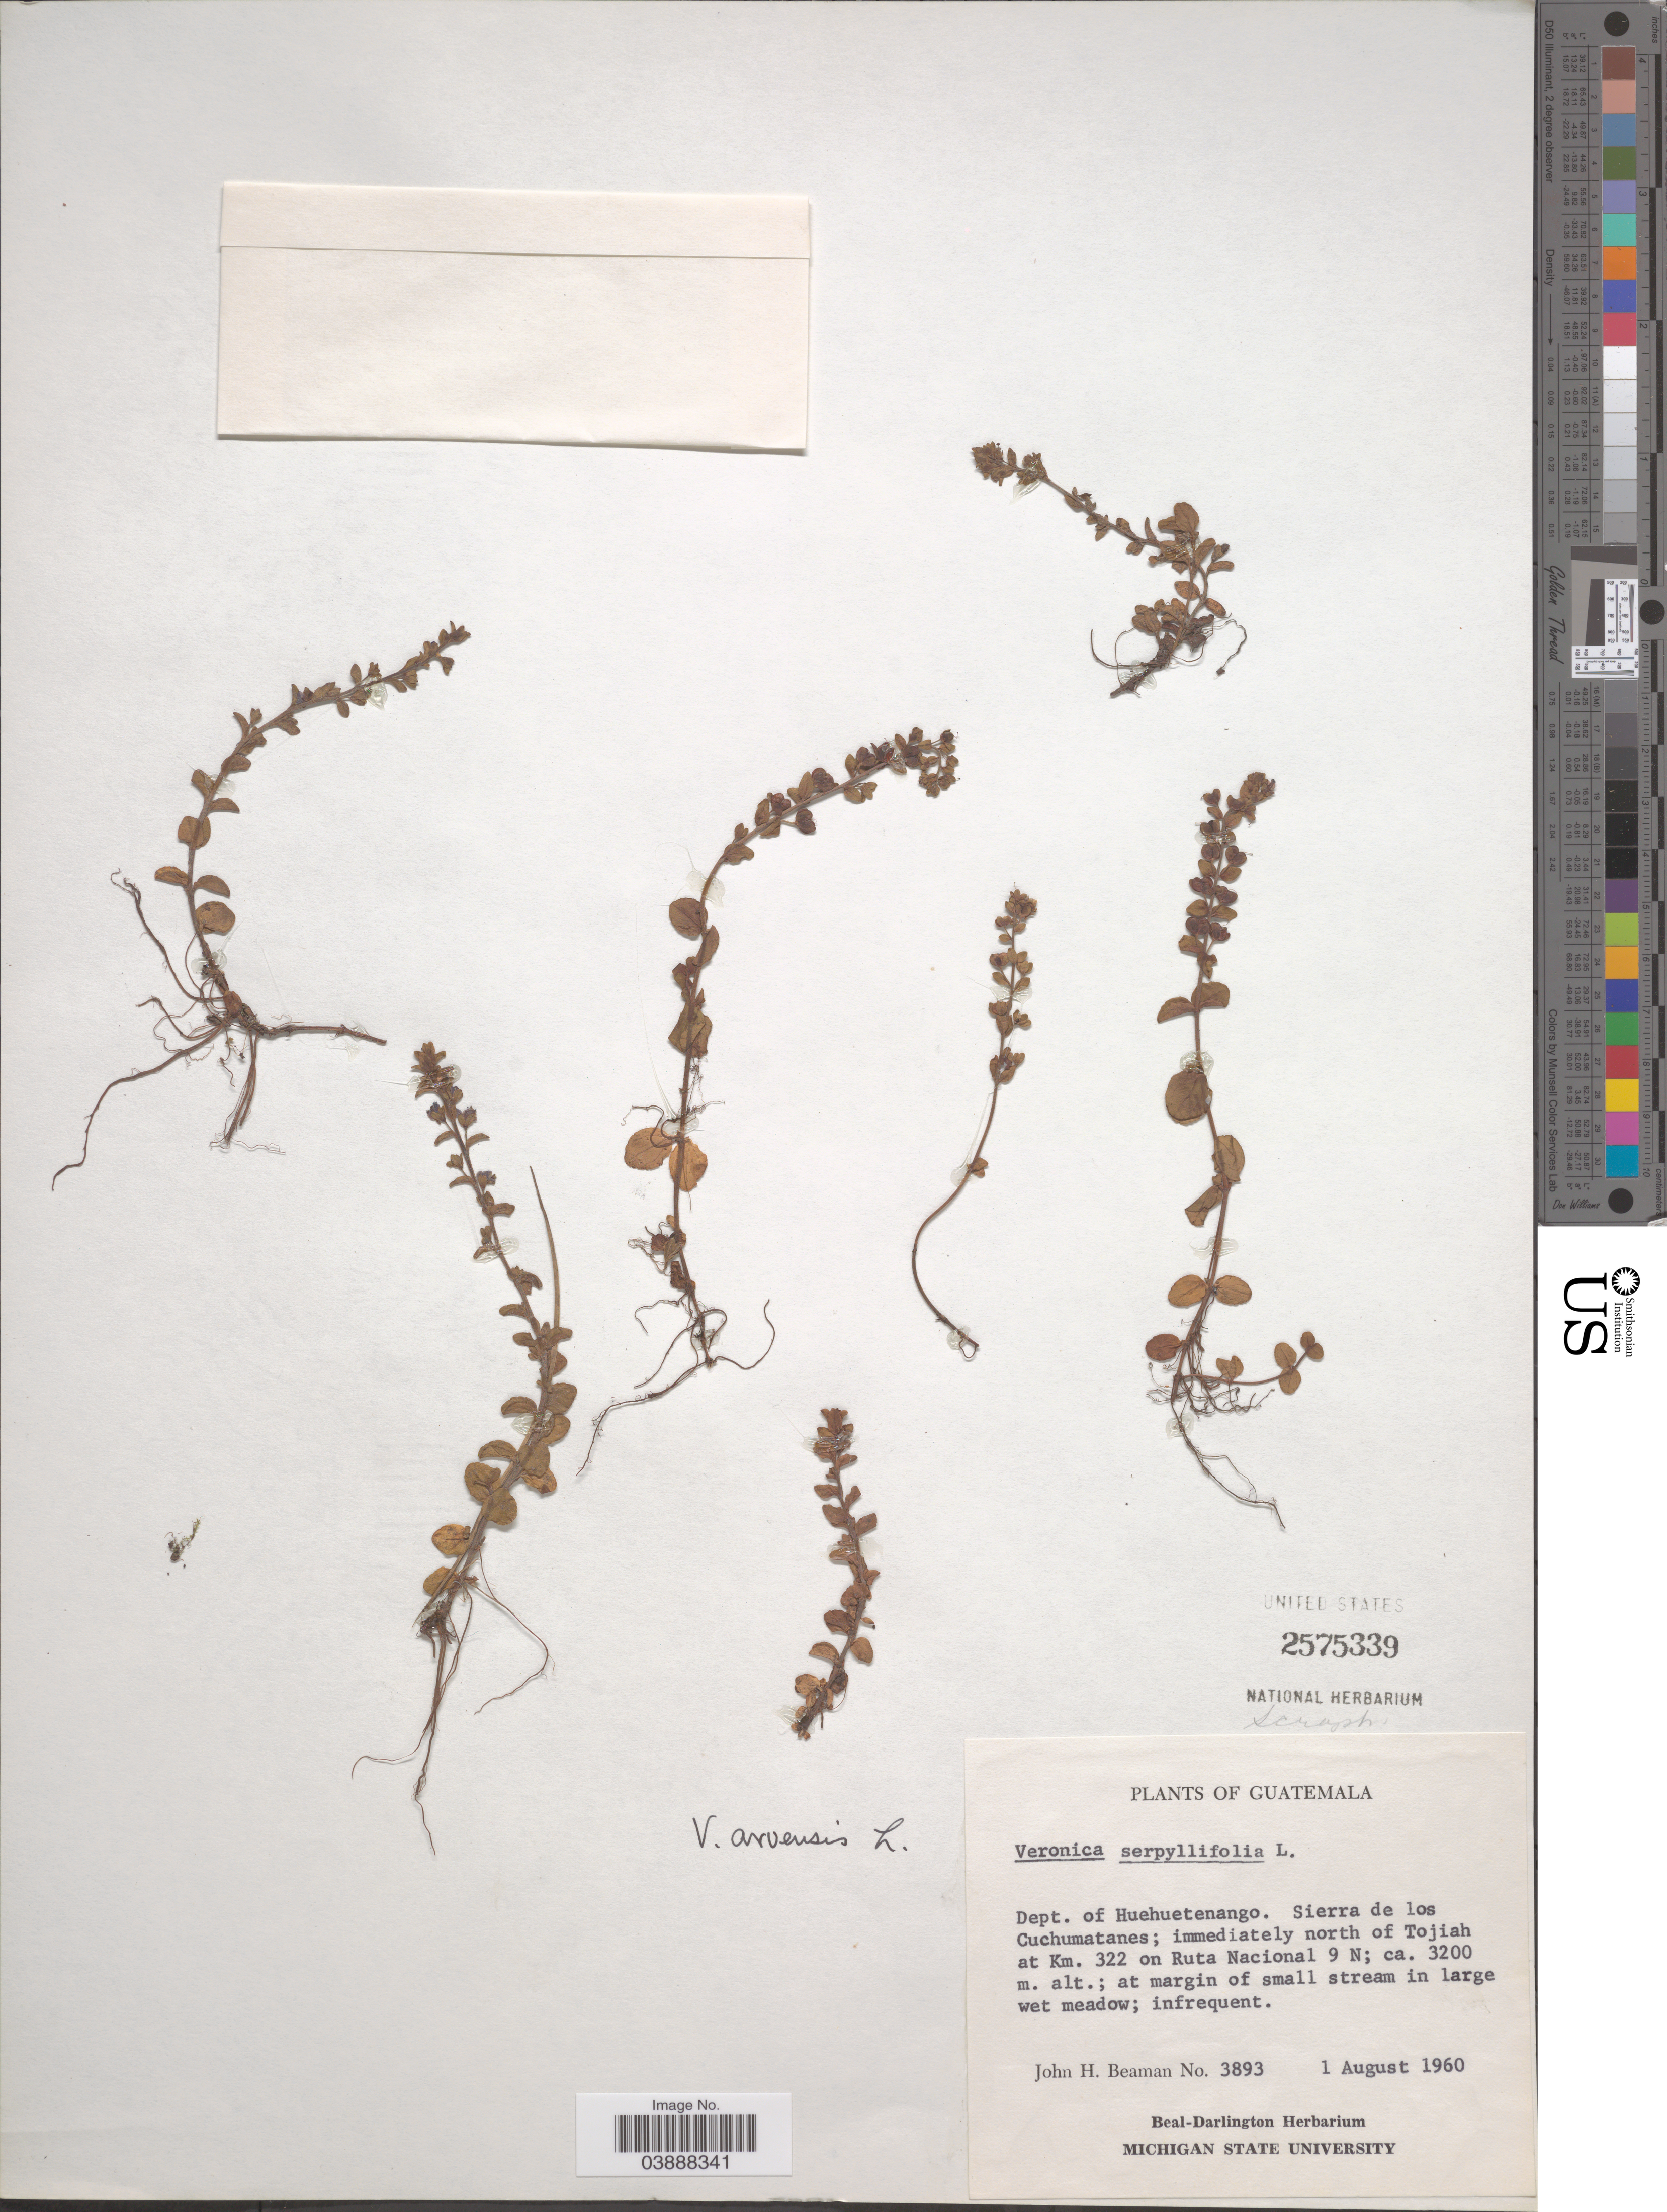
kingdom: Plantae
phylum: Tracheophyta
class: Magnoliopsida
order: Lamiales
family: Plantaginaceae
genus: Veronica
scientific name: Veronica arvensis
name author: L.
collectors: J. H. Beaman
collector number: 3893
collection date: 1960-08-01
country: Guatemala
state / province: Huehuetenango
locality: Dept. of Huehuetenango. Sierra de los Cuchumatanes; immediately north of Tojiah at Km. 322 on Ruta Nacional 9 N.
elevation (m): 3200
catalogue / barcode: US 2575339